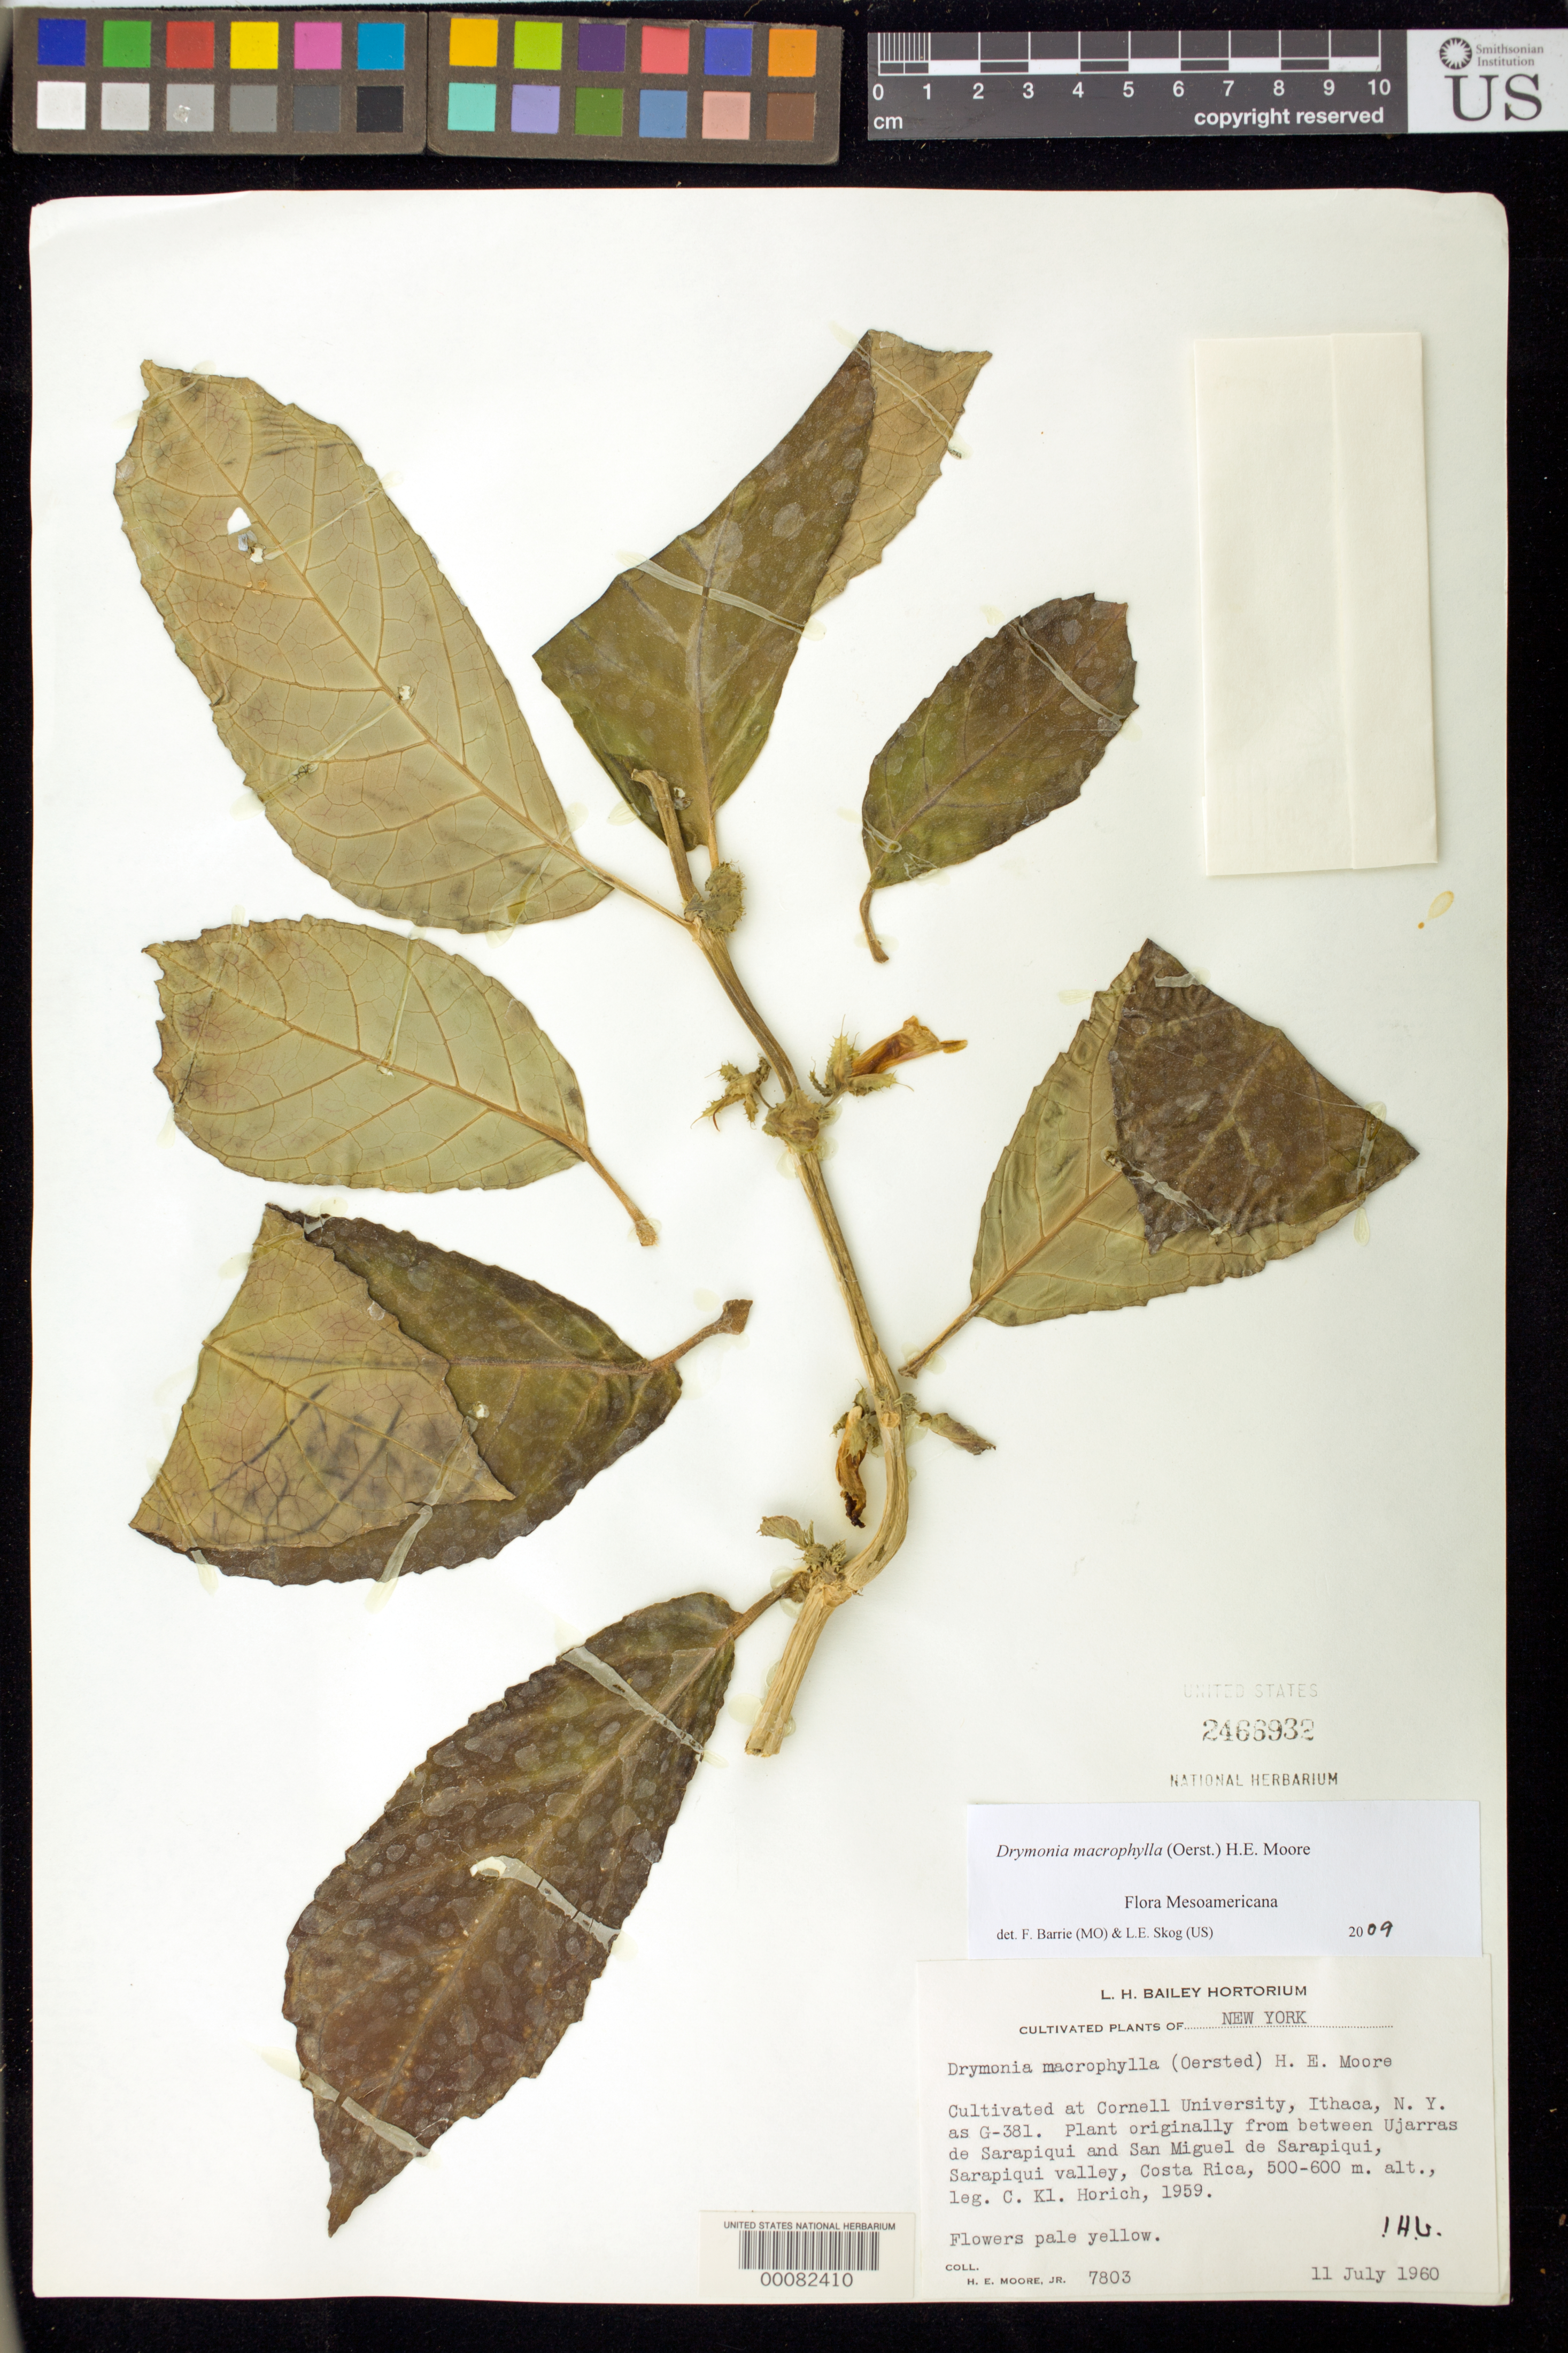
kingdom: Plantae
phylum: Tracheophyta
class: Magnoliopsida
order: Lamiales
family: Gesneriaceae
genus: Drymonia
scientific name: Drymonia macrophylla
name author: (Oerst.) H.E. Moore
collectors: H. E. Moore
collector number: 7803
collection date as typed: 11 Jul 1960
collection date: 1960-07-11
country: Costa Rica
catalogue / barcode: US 2466932